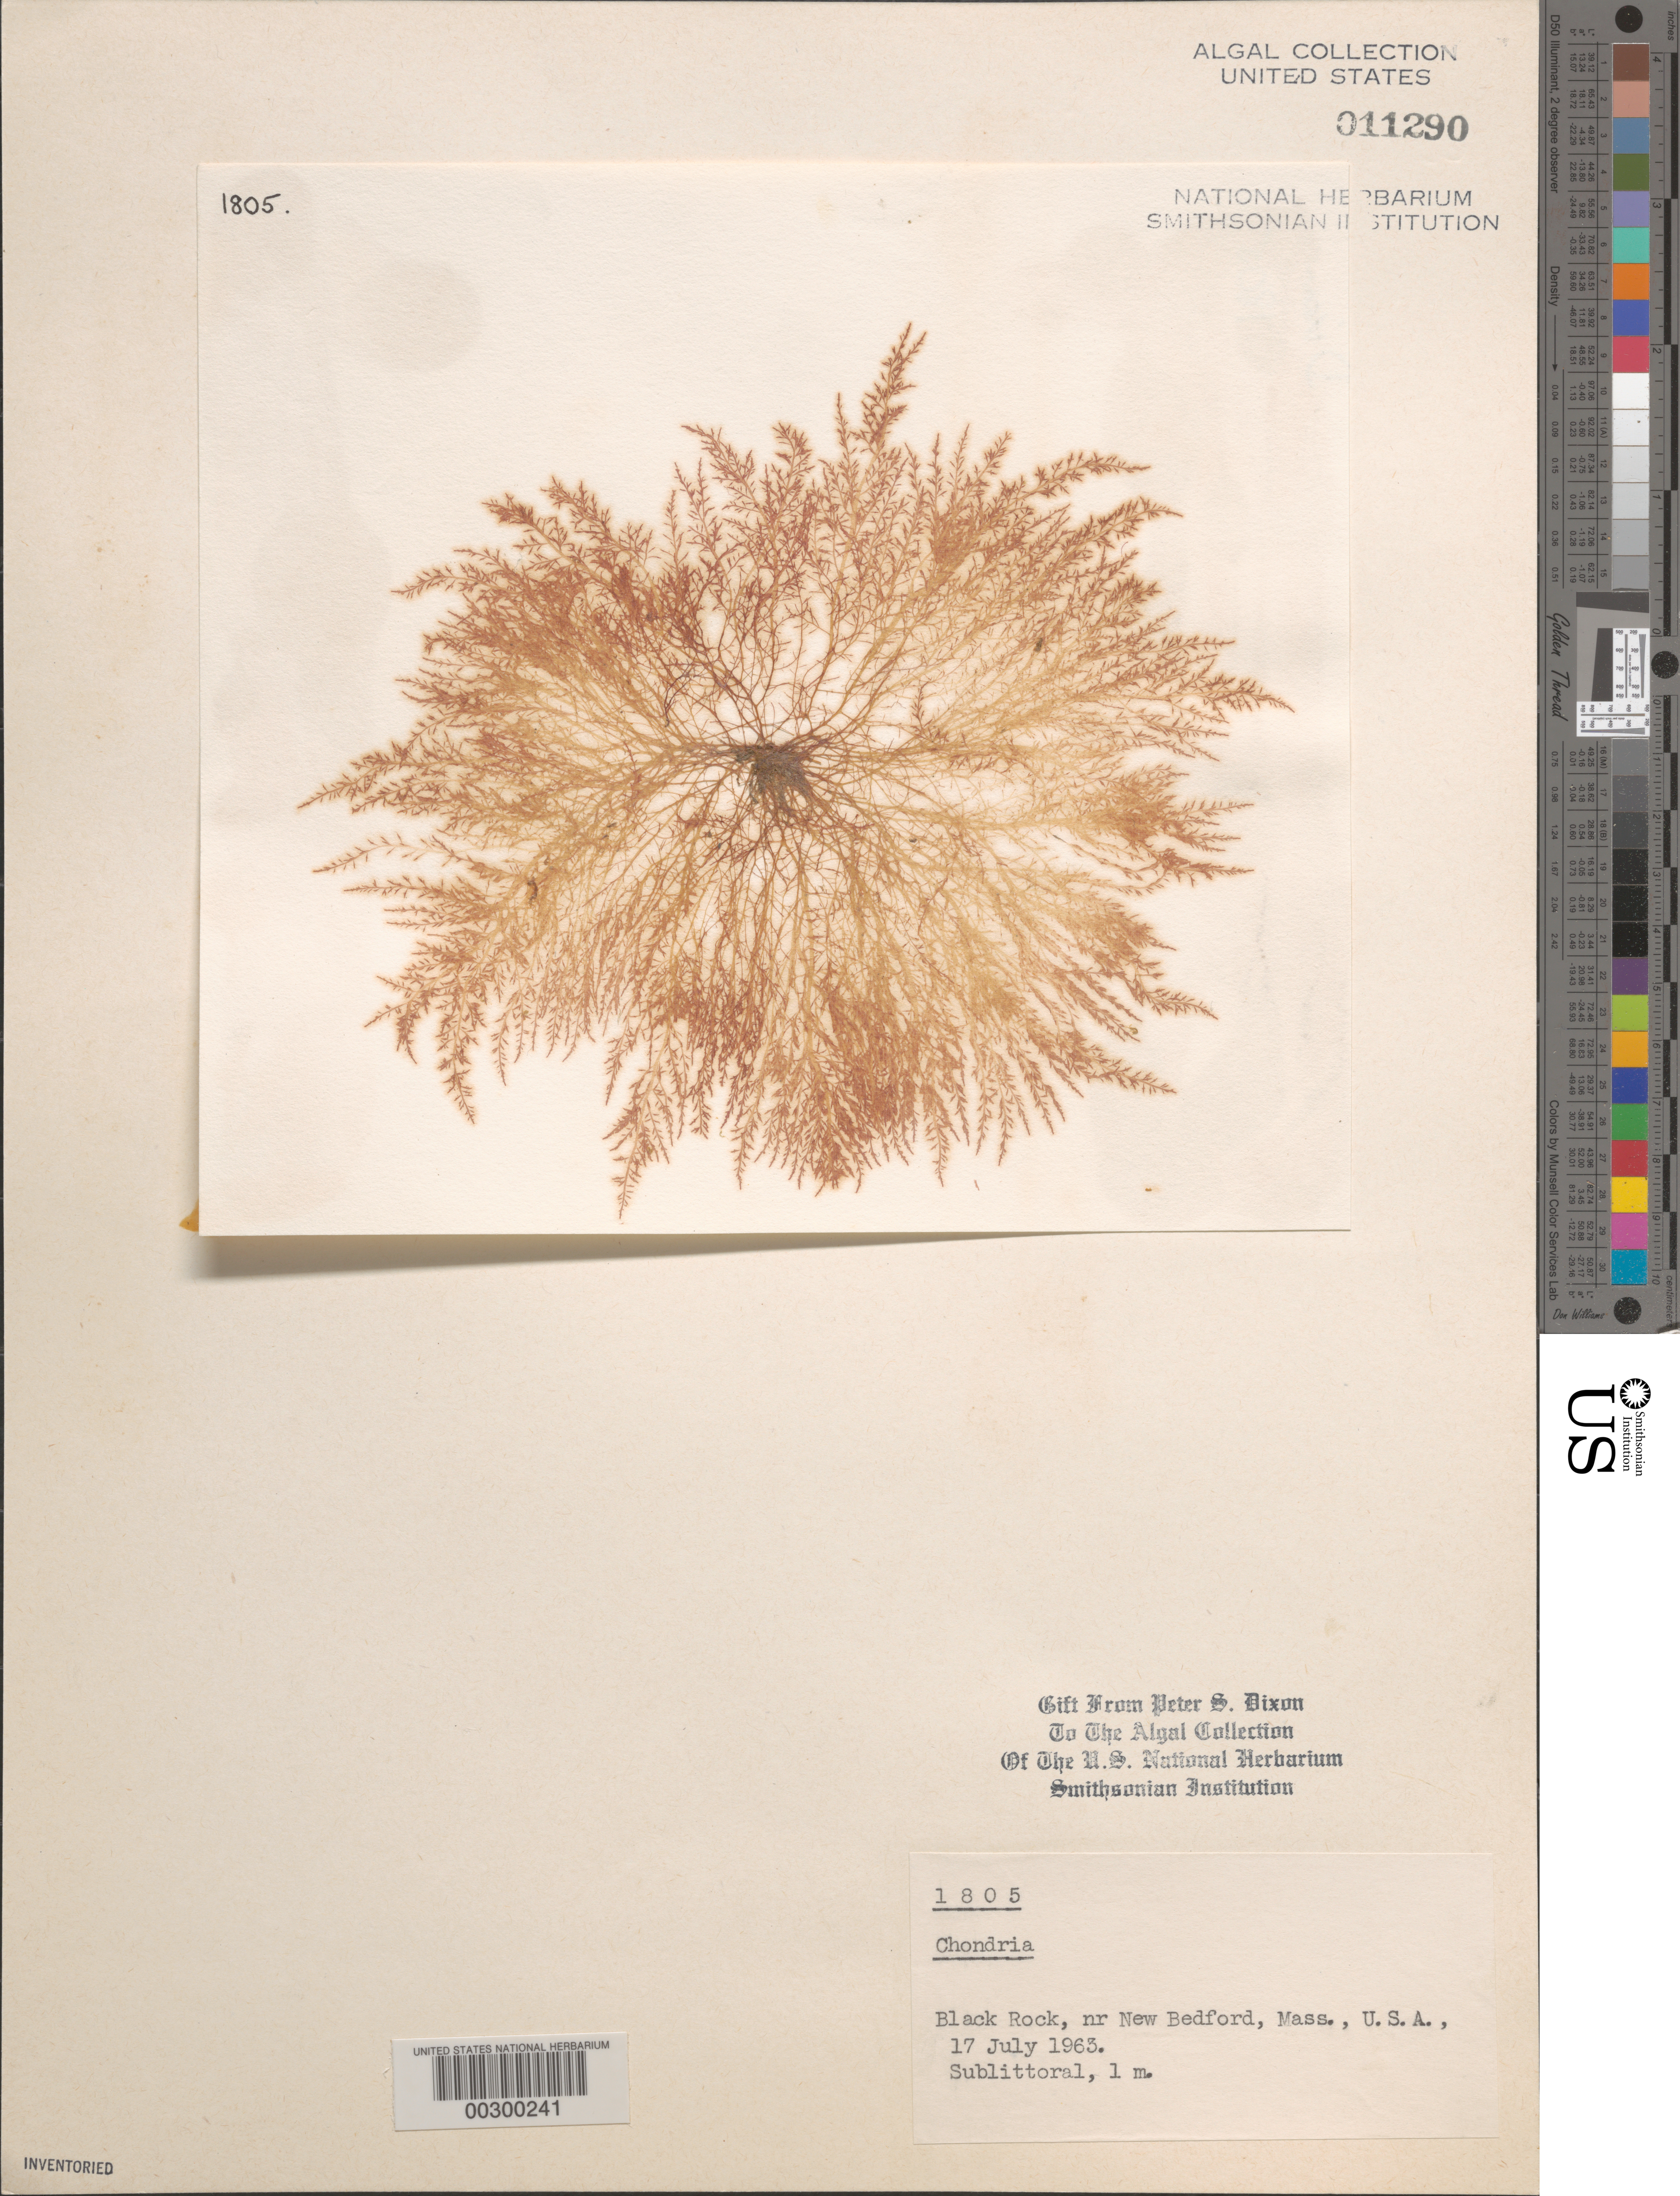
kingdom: Plantae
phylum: Rhodophyta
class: Florideophyceae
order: Ceramiales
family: Rhodomelaceae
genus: Chondria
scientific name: Chondria sp.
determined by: Dixon, P. S.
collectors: P. S. Dixon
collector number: PSD 1805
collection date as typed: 17 Jul 1963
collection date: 1963-07-17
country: United States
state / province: Massachusetts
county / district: Bristol County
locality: Black Rock, near New Bedford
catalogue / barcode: US 11290